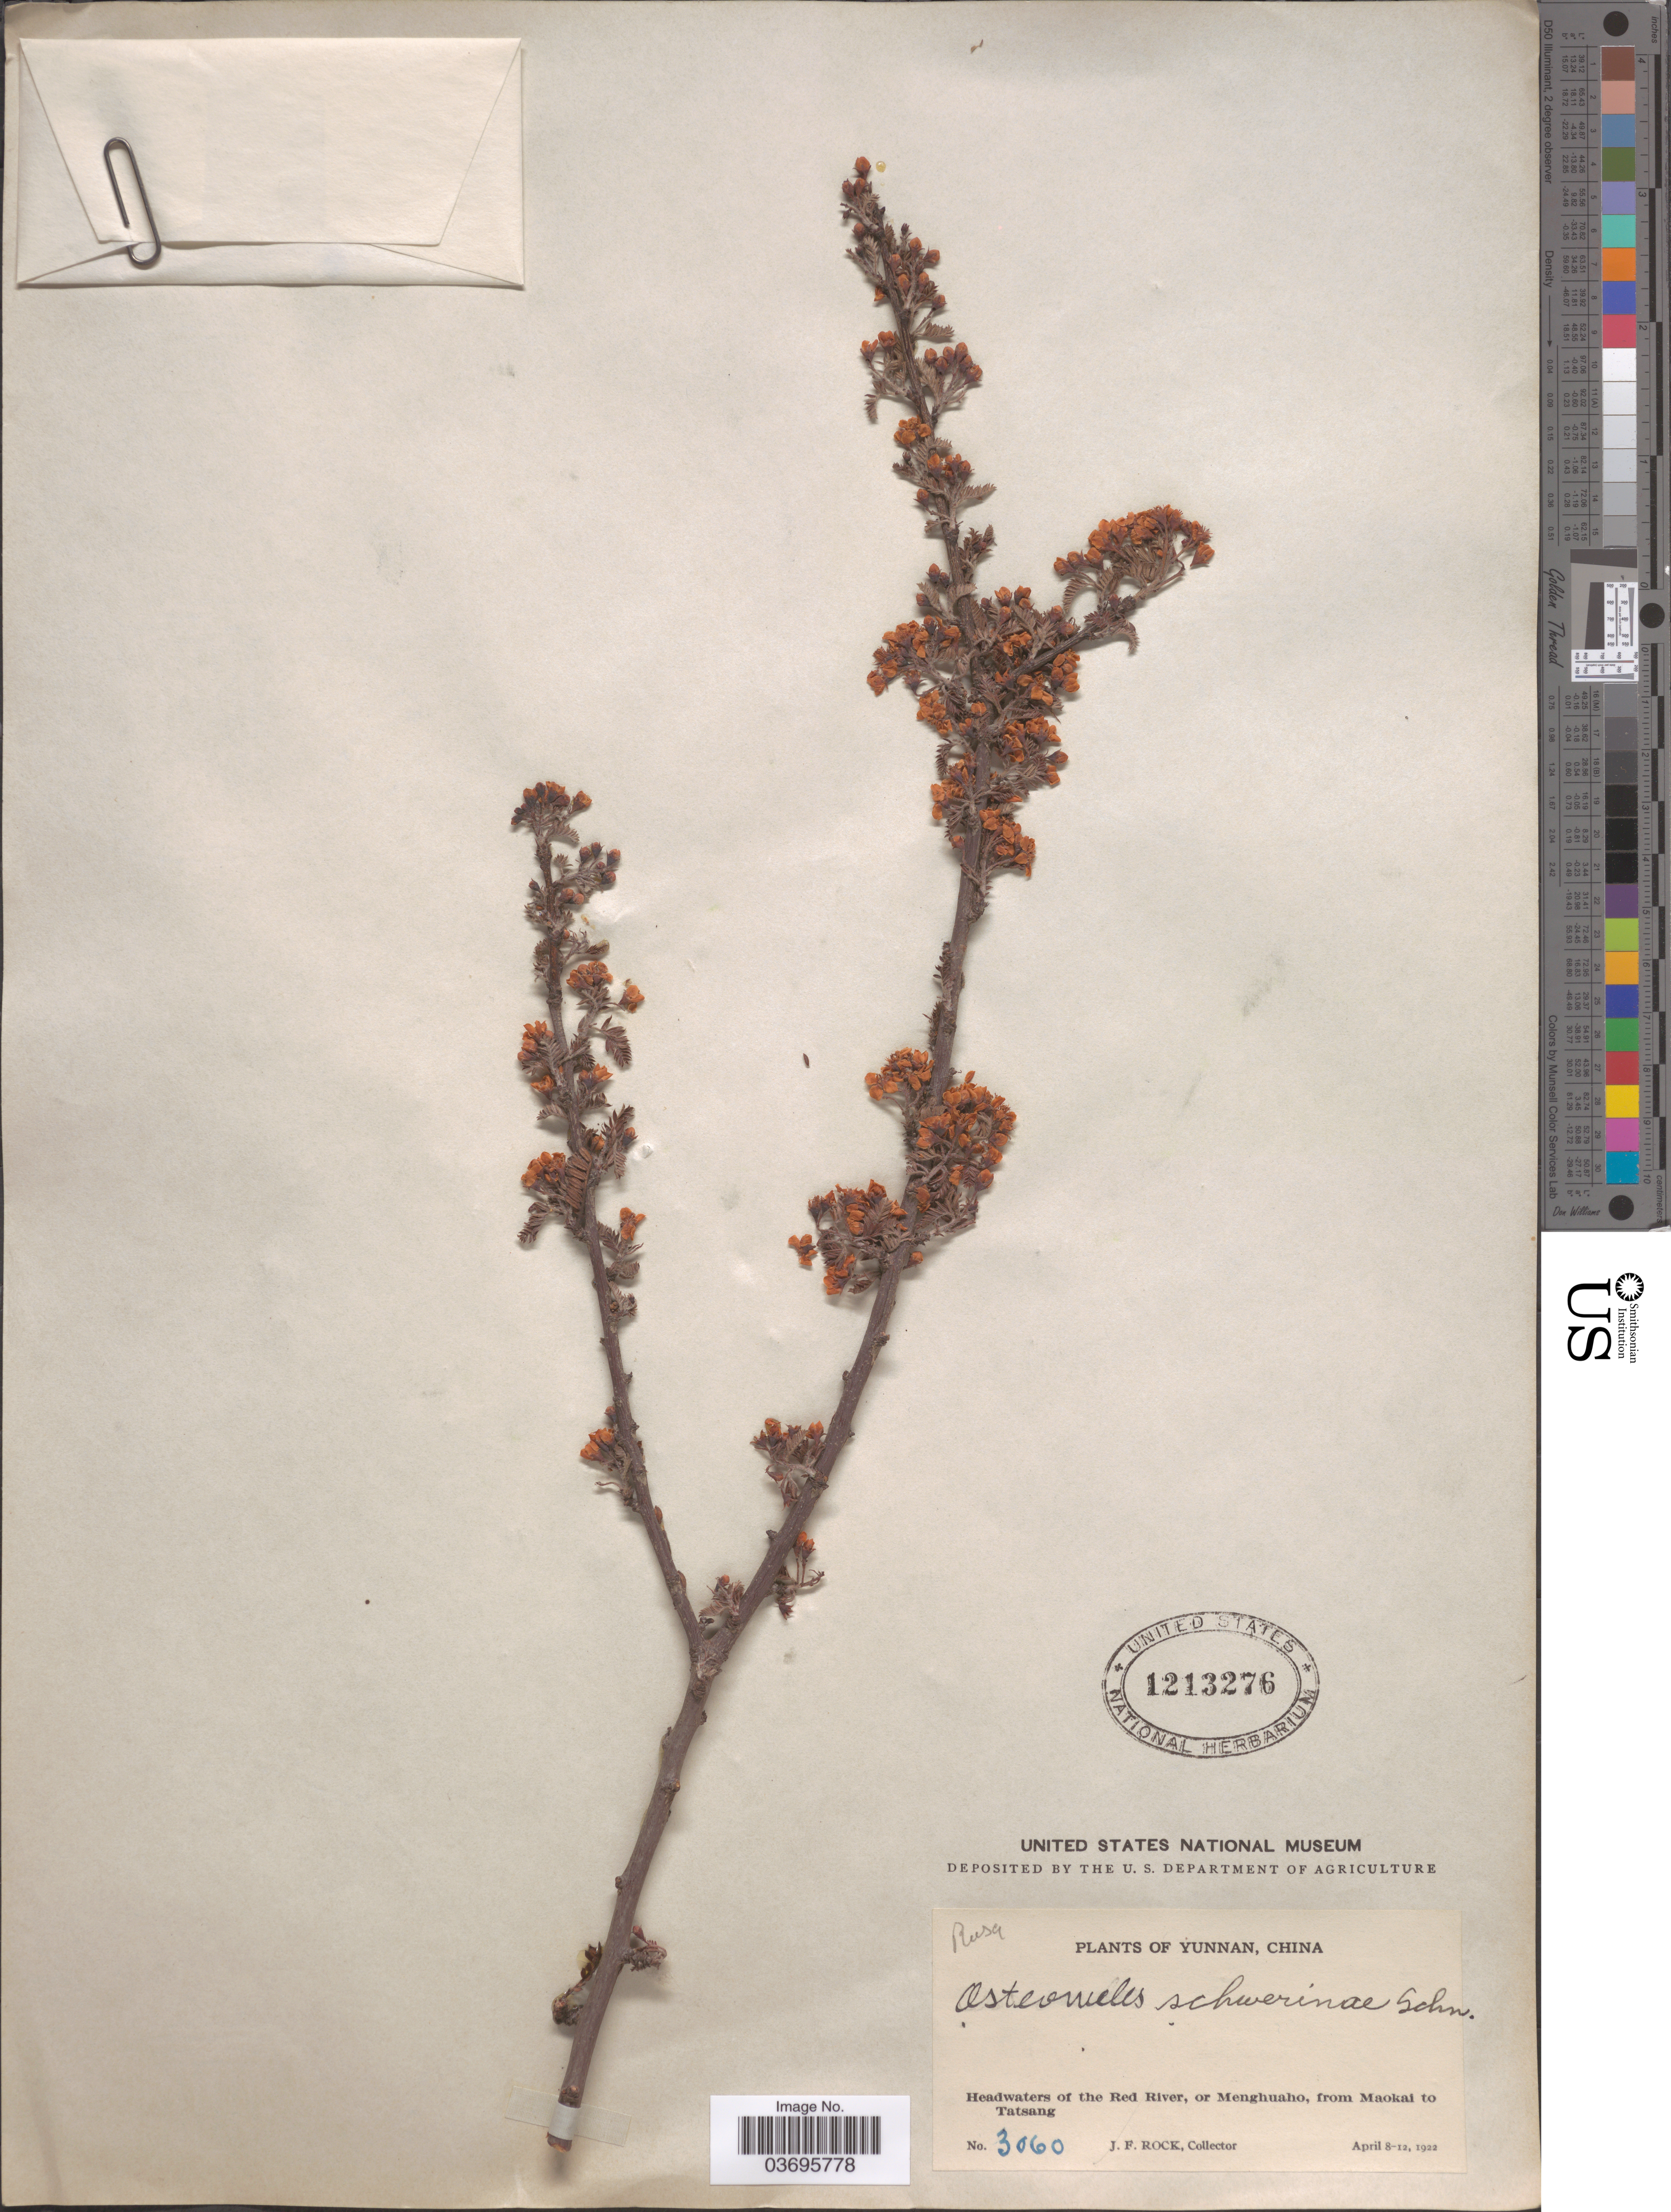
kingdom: Plantae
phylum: Tracheophyta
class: Magnoliopsida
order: Rosales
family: Rosaceae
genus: Osteomeles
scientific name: Osteomeles schwerinae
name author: C.K. Schneid.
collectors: J. Rock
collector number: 3060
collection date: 1922-04-08/1922-04-12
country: China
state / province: Yunnan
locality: Headwaters of the Red River, or Menghuaho, from Maokai to Tatsang.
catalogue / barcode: US 1213276